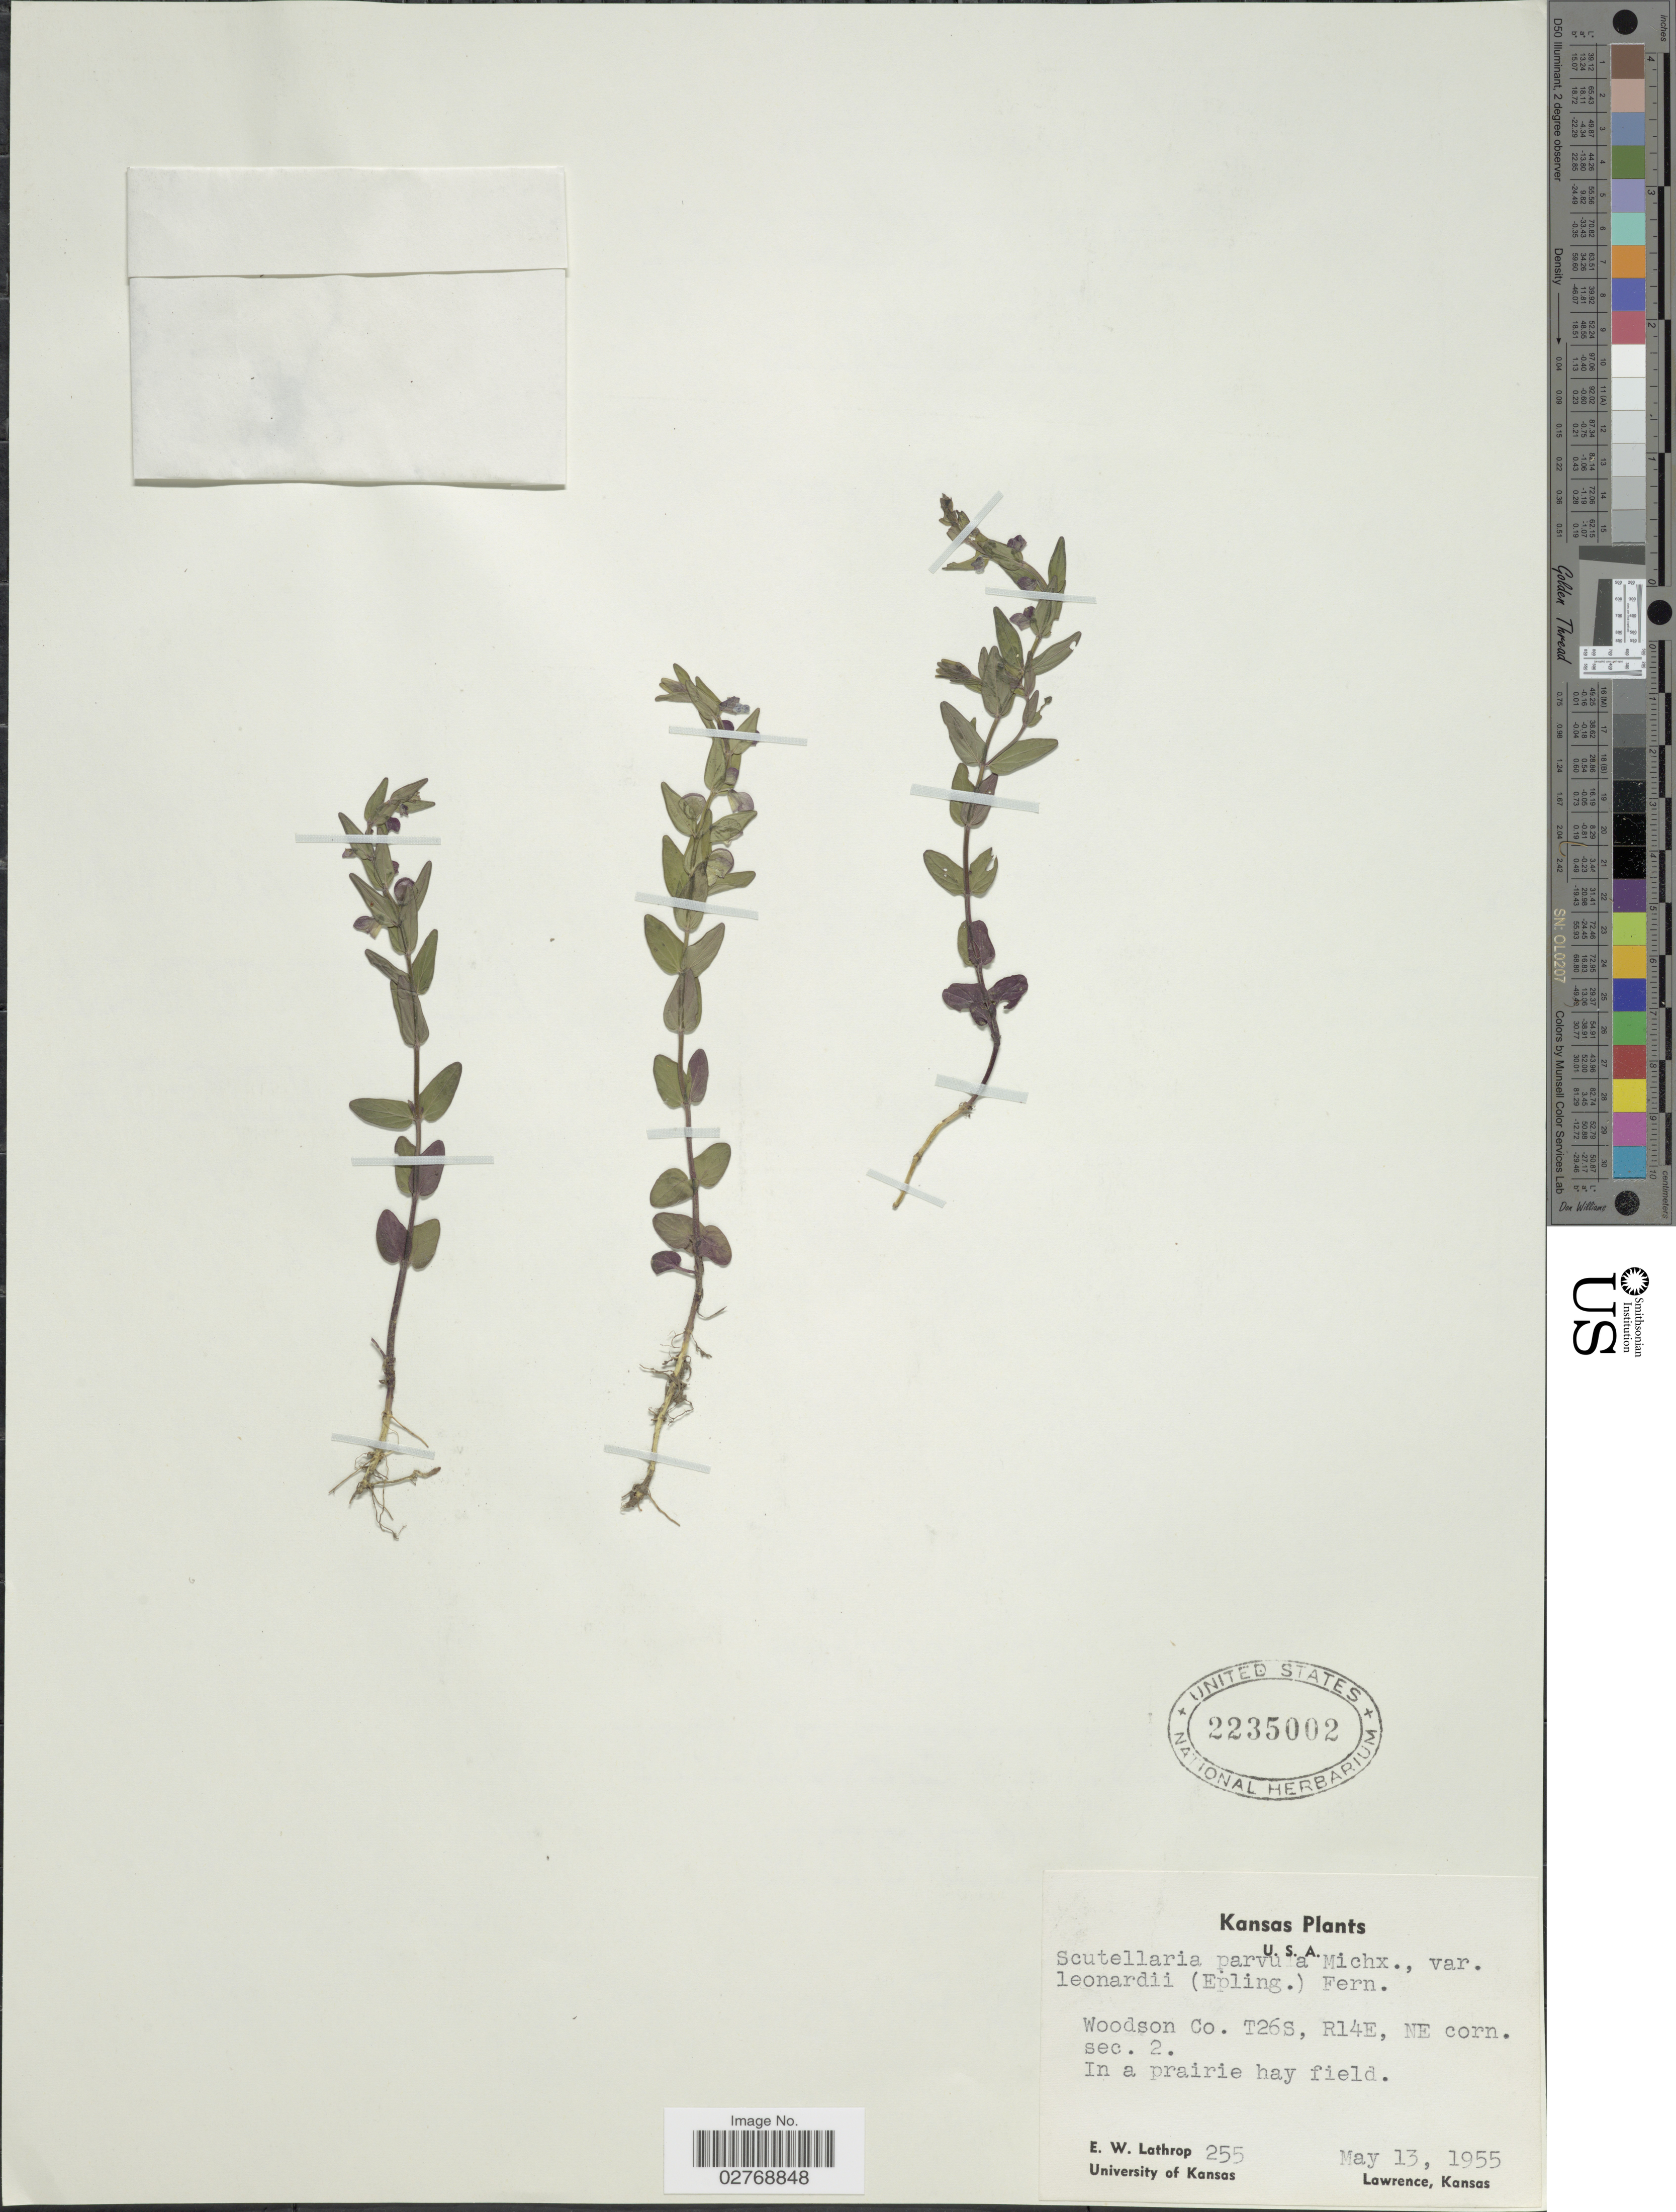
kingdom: Plantae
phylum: Tracheophyta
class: Magnoliopsida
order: Lamiales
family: Lamiaceae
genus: Scutellaria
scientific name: Scutellaria parvula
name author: Michx.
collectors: E. W. Lathrop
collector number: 255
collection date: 1955-05-13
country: United States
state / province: Kansas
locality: Woodson Co. T26S, R14E, NE corn. sec. 2.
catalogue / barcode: US 2235002